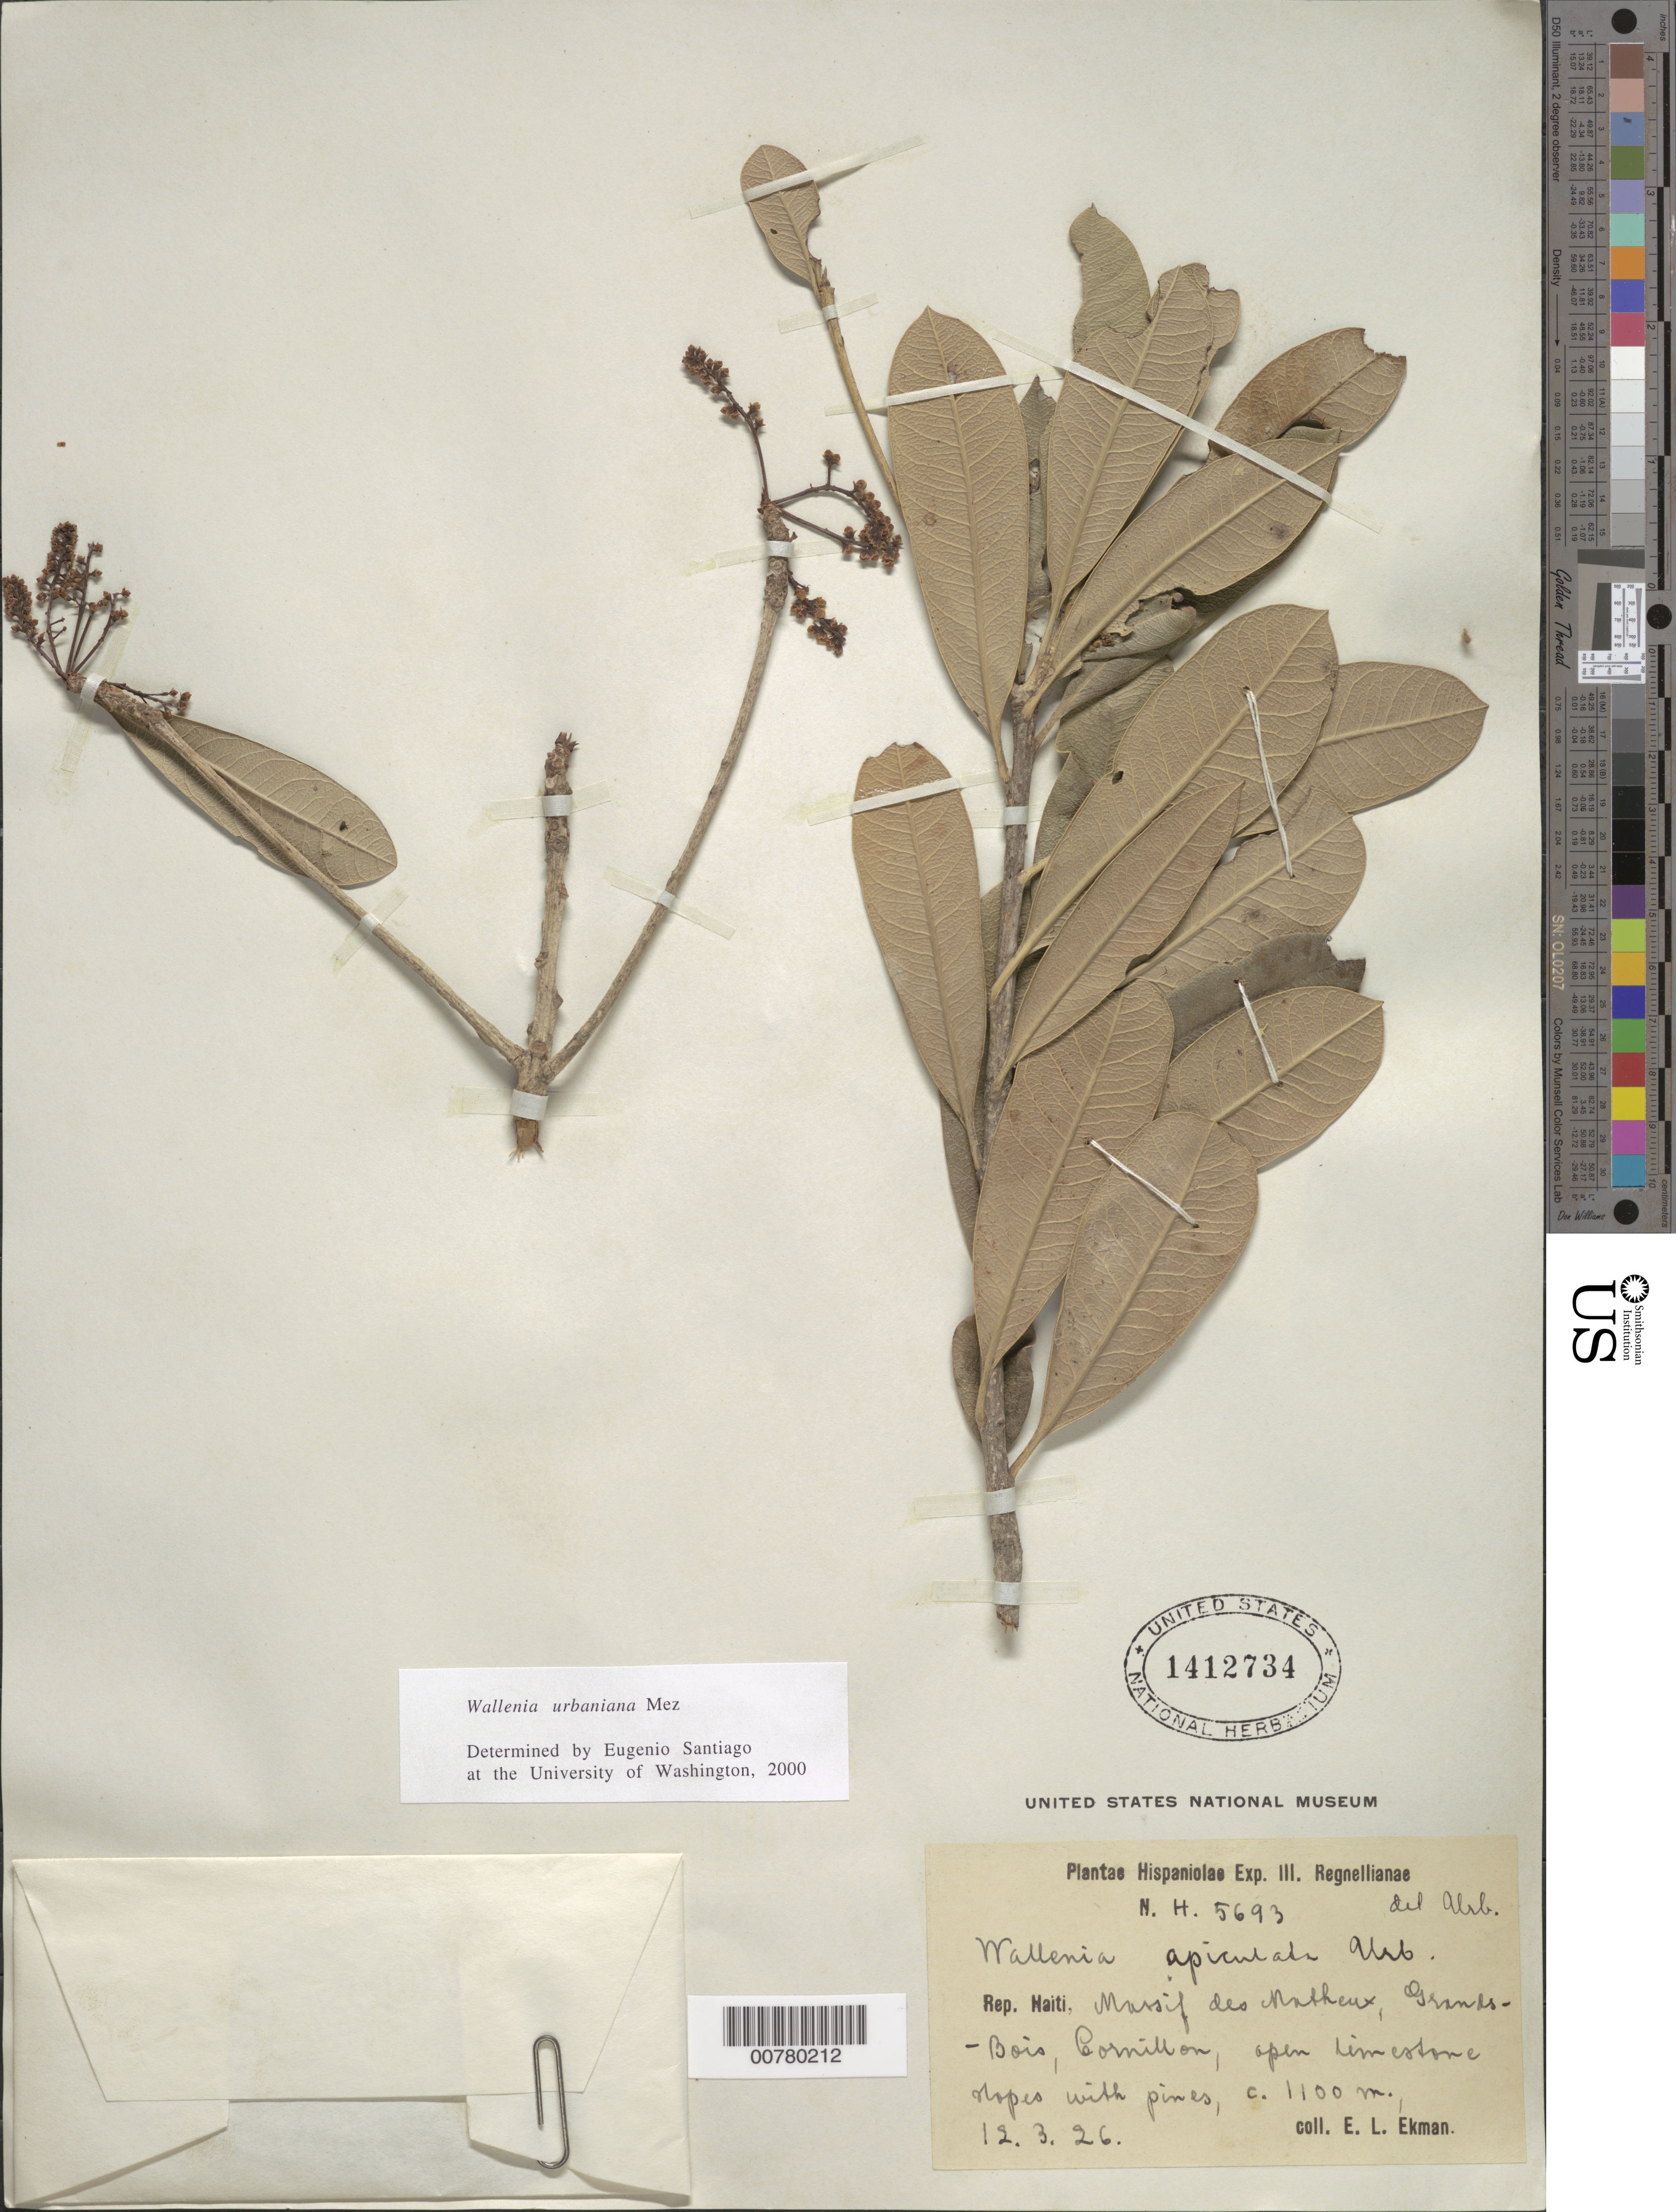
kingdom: Plantae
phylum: Tracheophyta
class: Magnoliopsida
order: Ericales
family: Primulaceae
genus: Wallenia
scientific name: Wallenia urbaniana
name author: Mez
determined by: Santiago, E.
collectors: E. L. Ekman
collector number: H 5693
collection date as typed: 12 Mar 1926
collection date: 1926-03-12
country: Haiti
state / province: Ouest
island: Hispaniola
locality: Massif des Matheux, Grands-Bois, Cornillon.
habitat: Open limestone slopes with pines.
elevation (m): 1100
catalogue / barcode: US 1412734